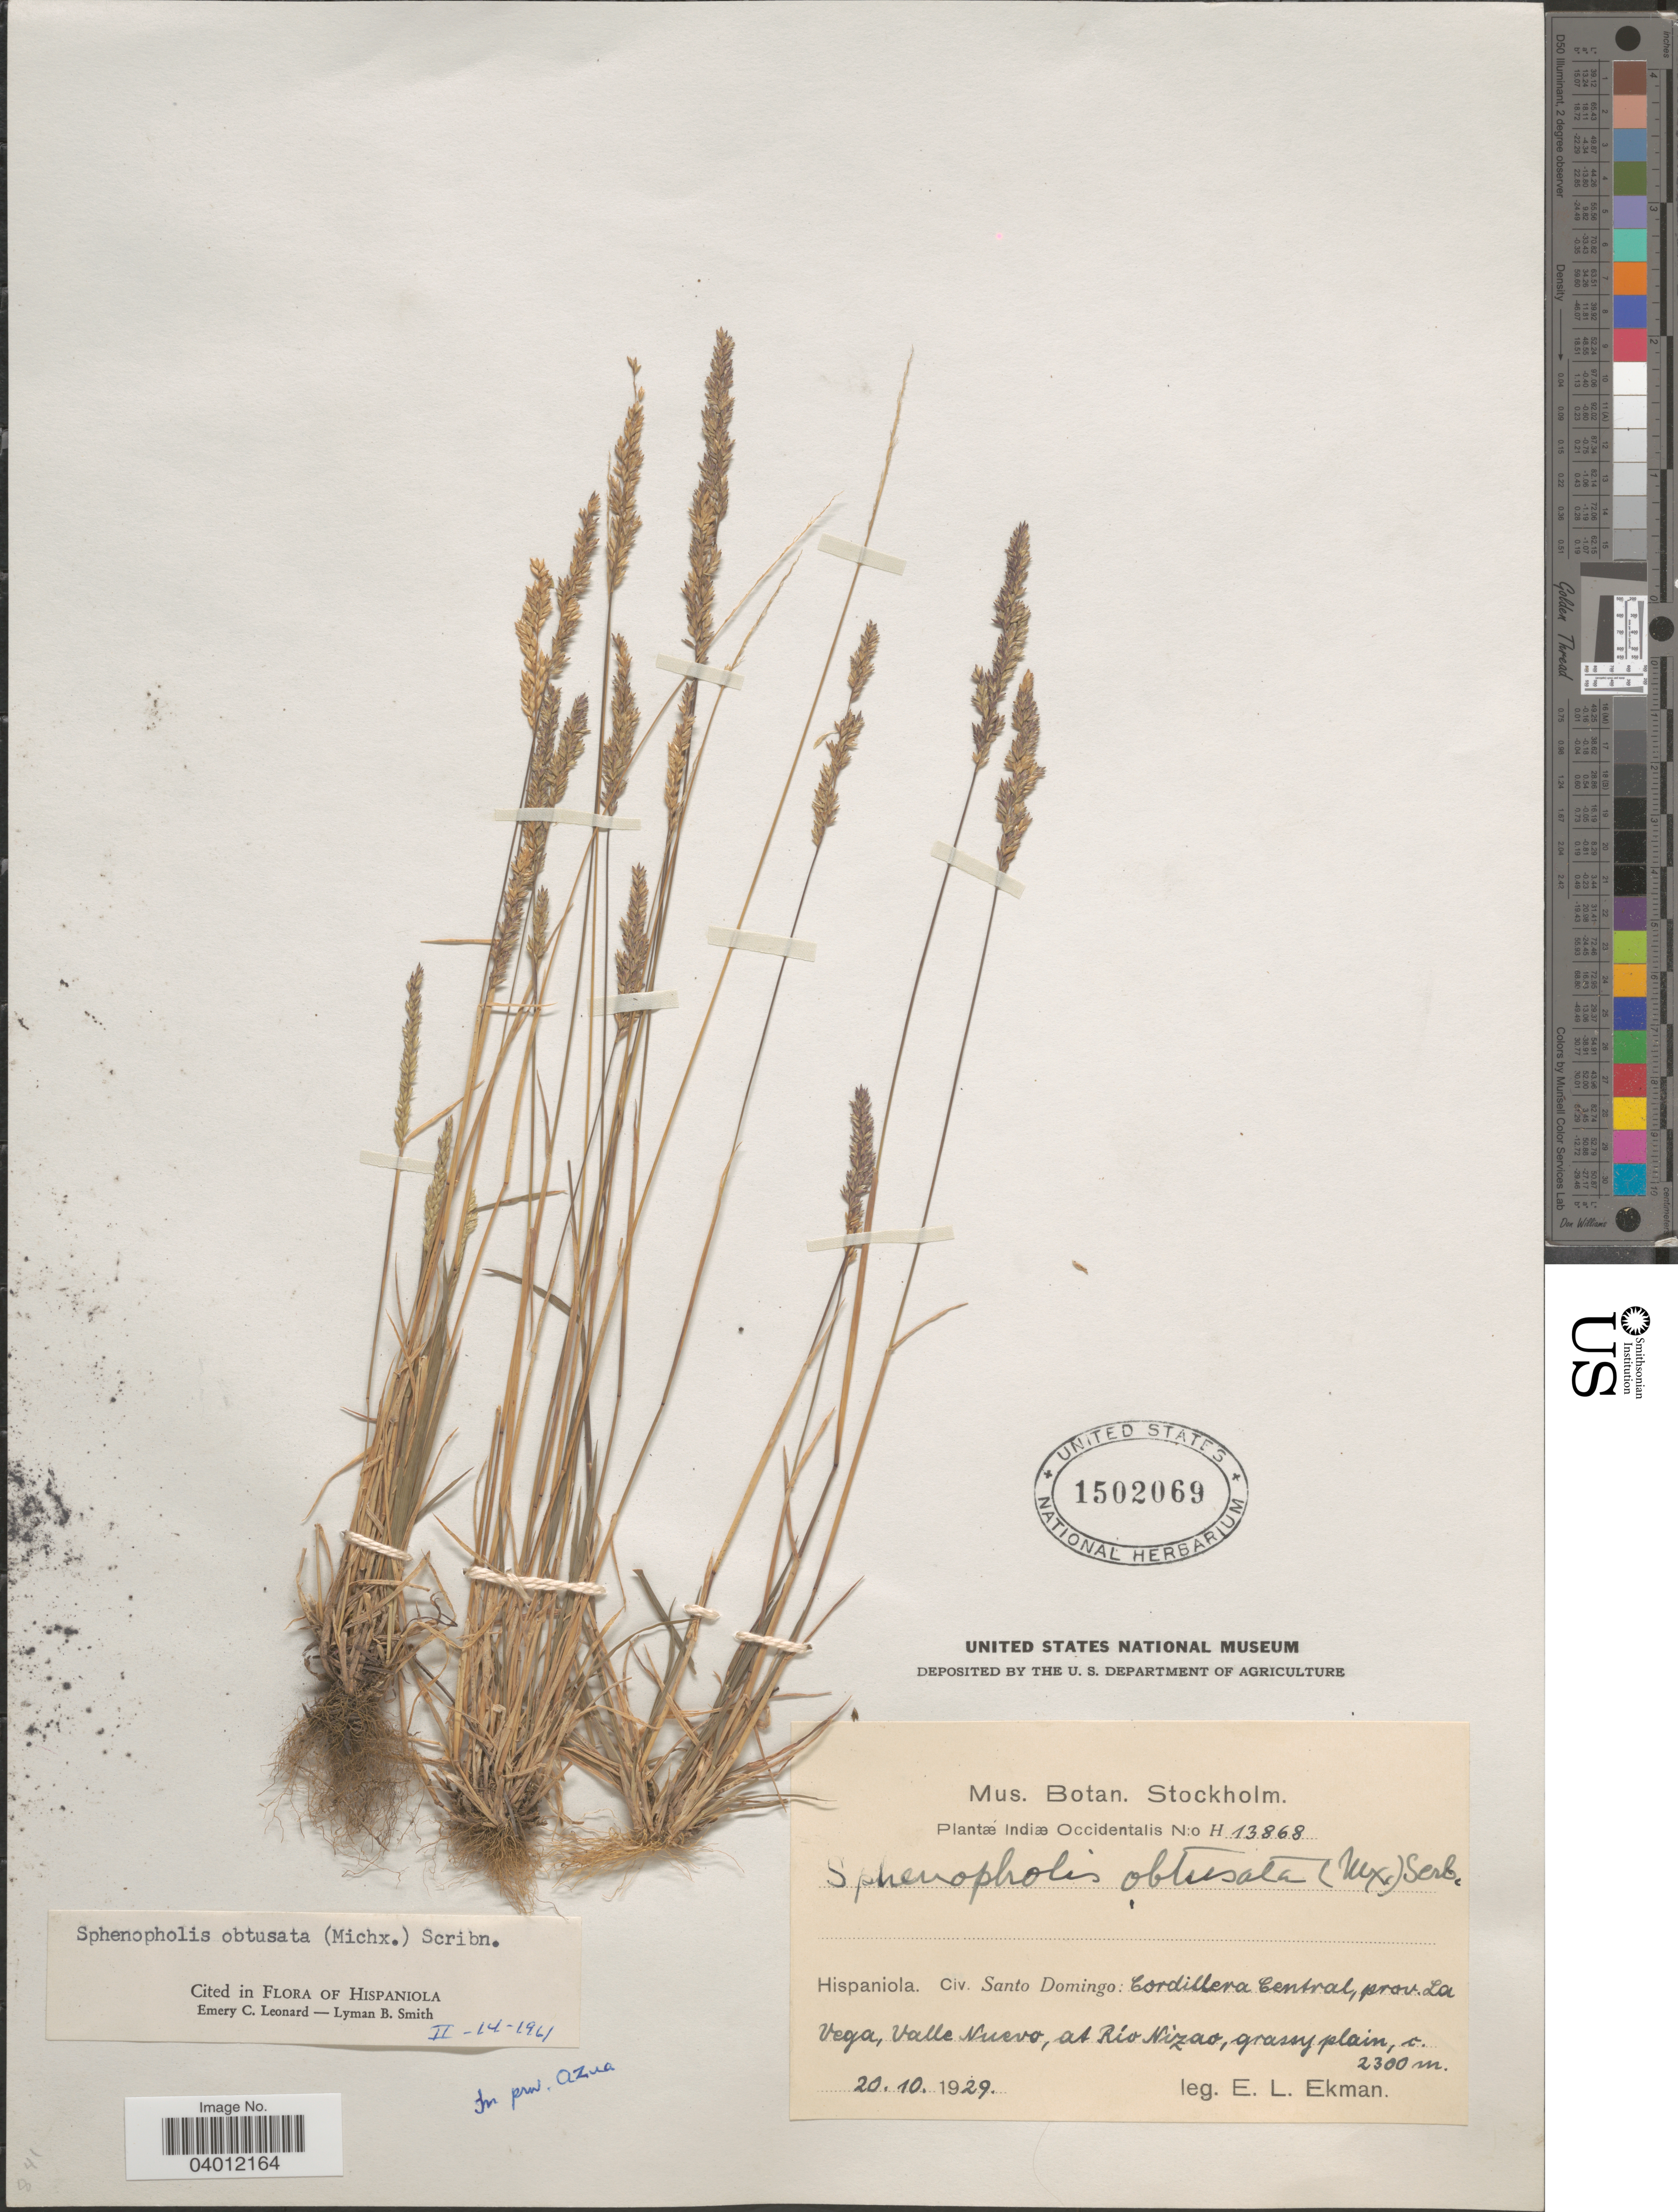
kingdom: Plantae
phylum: Tracheophyta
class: Liliopsida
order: Poales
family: Poaceae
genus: Sphenopholis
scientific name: Sphenopholis obtusata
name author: (Michx.) Scribn.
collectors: E. L. Ekman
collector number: H13868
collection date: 1929-10-20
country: Dominican Republic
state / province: La Vega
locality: Indiæ Occidentalis. Hispaniola. Civ. Santo Domingo: Cordillera Central, Valle Nuevo, at Río Nizao, grassy plain.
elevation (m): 2300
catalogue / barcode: US 1502069